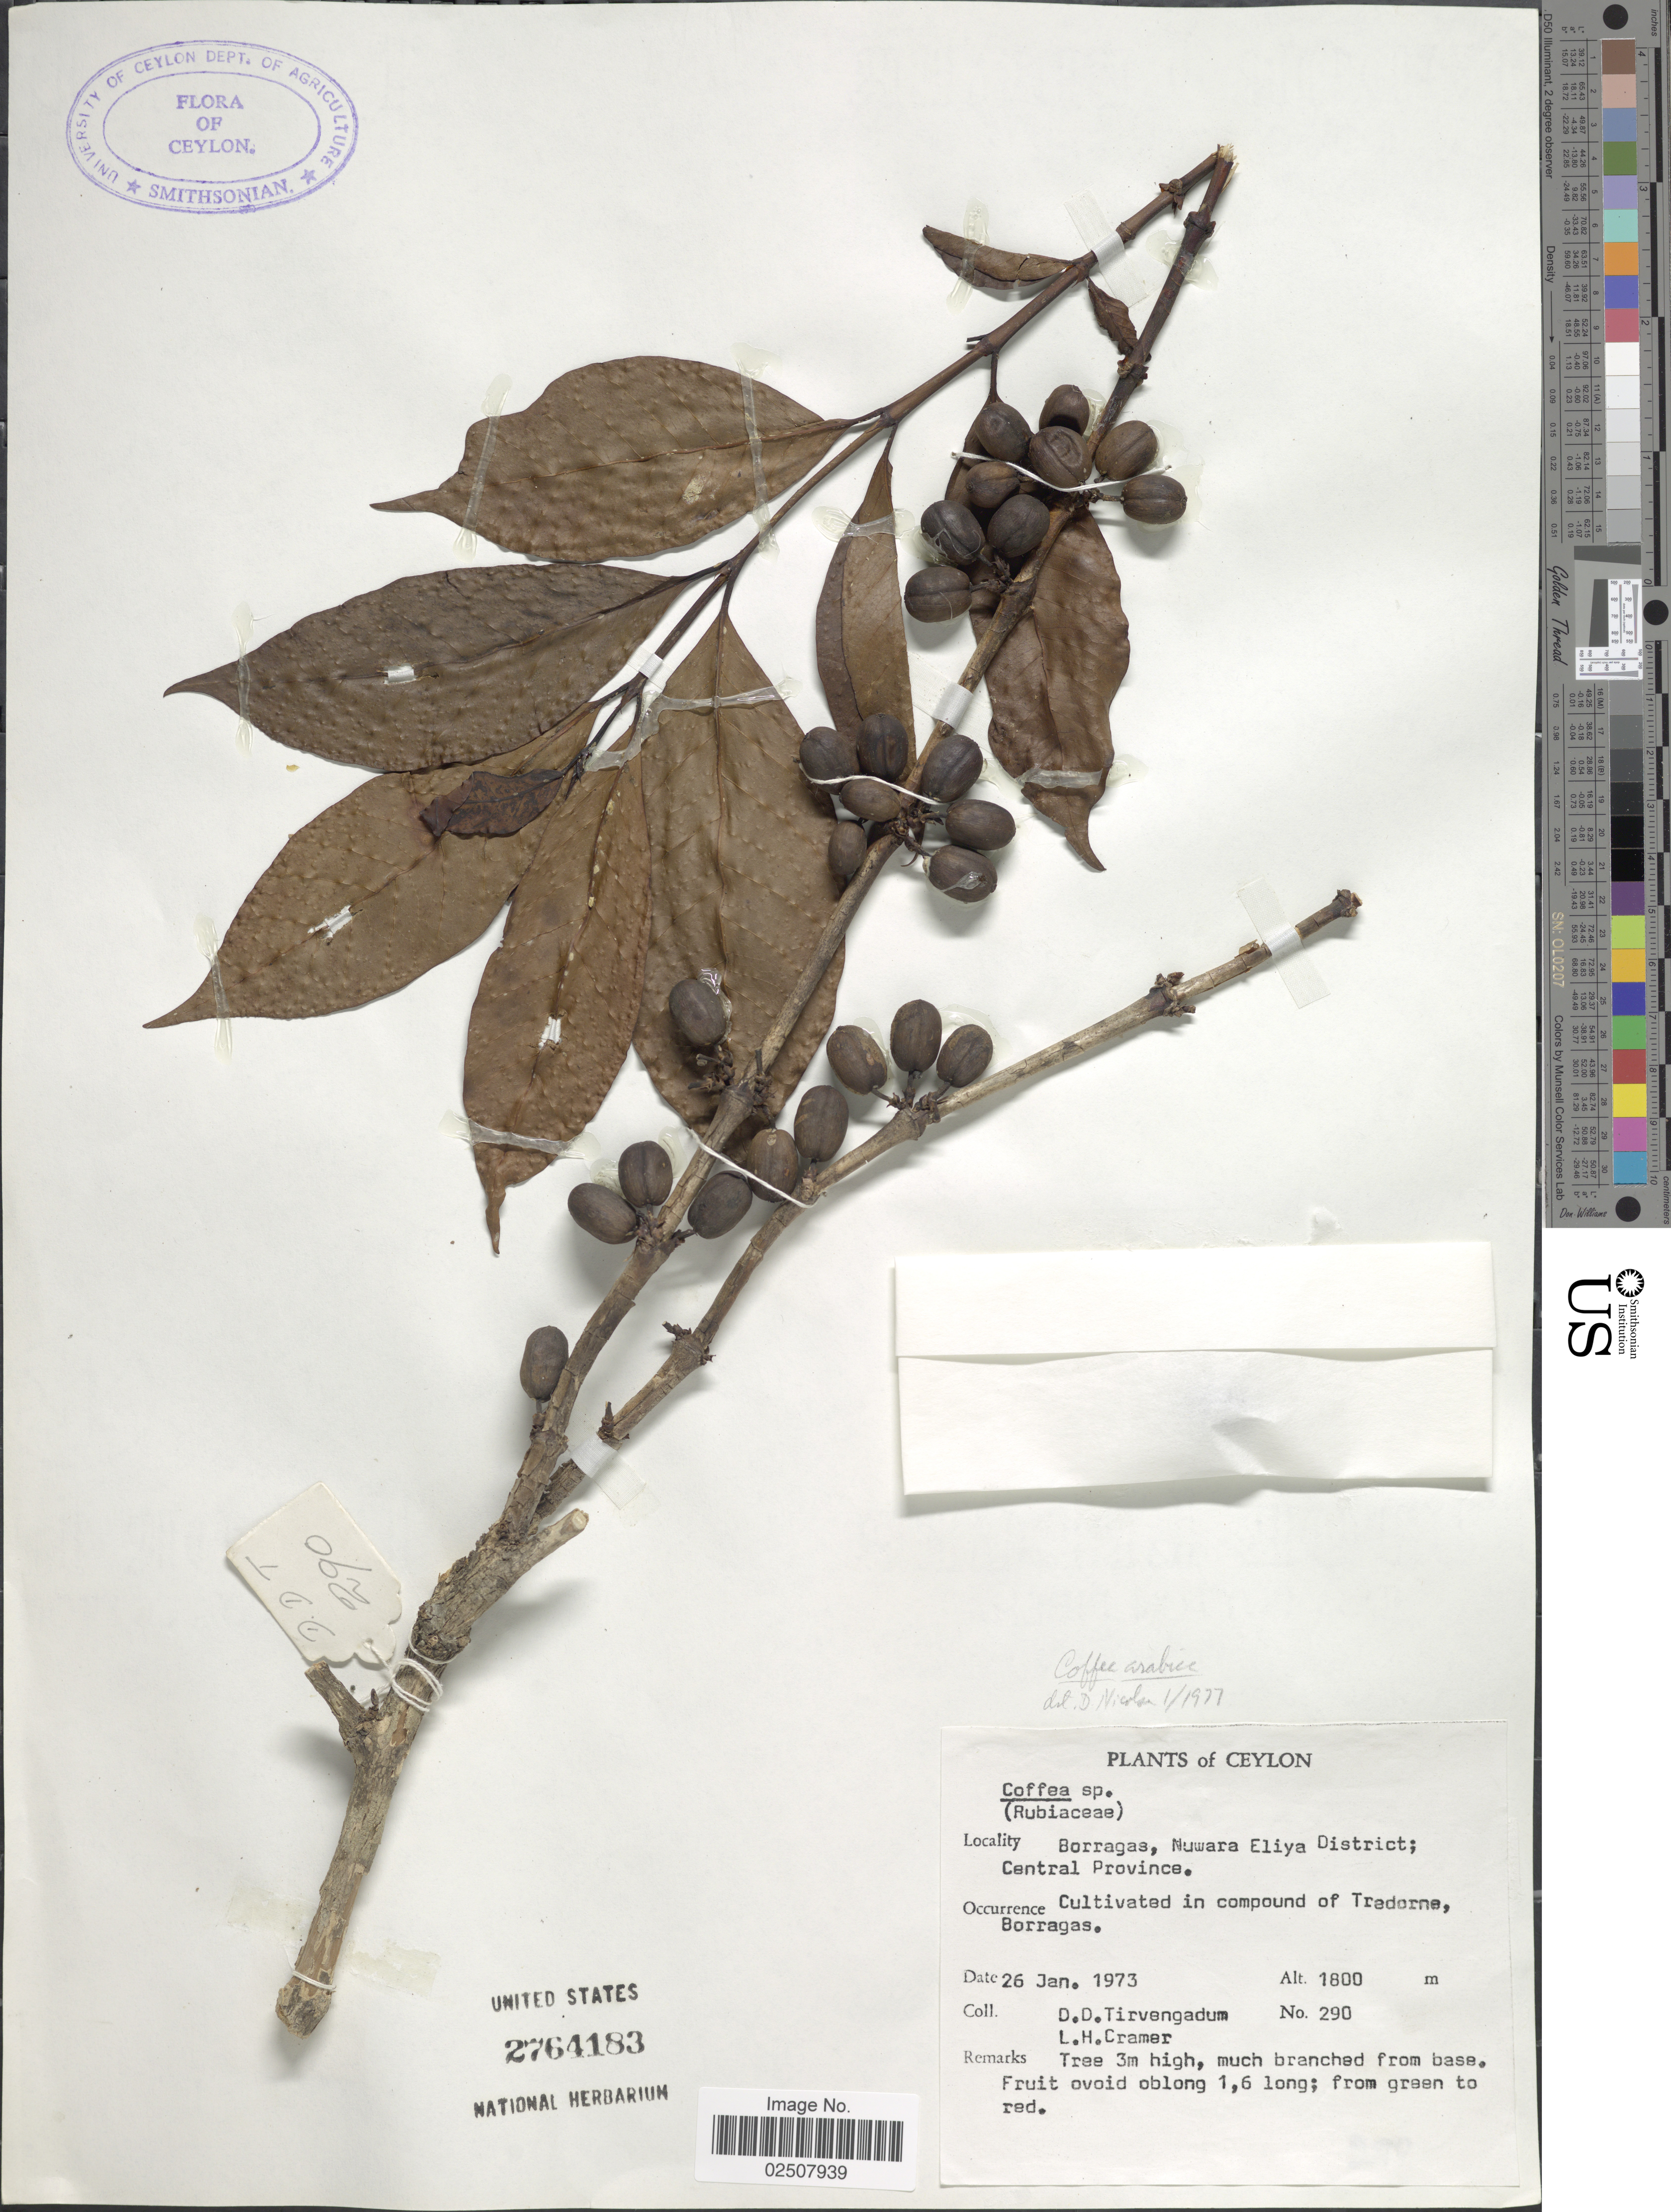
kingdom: Plantae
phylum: Tracheophyta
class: Magnoliopsida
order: Gentianales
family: Rubiaceae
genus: Coffea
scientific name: Coffea arabica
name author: L.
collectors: D. Tirvengadum & L. H. Cramer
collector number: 290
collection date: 1973-01-26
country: Sri Lanka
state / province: Central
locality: Ceylon, Borragas, Nuwara Eliya District, Cultivated in compound of Tradorne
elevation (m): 1800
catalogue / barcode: US 2764183